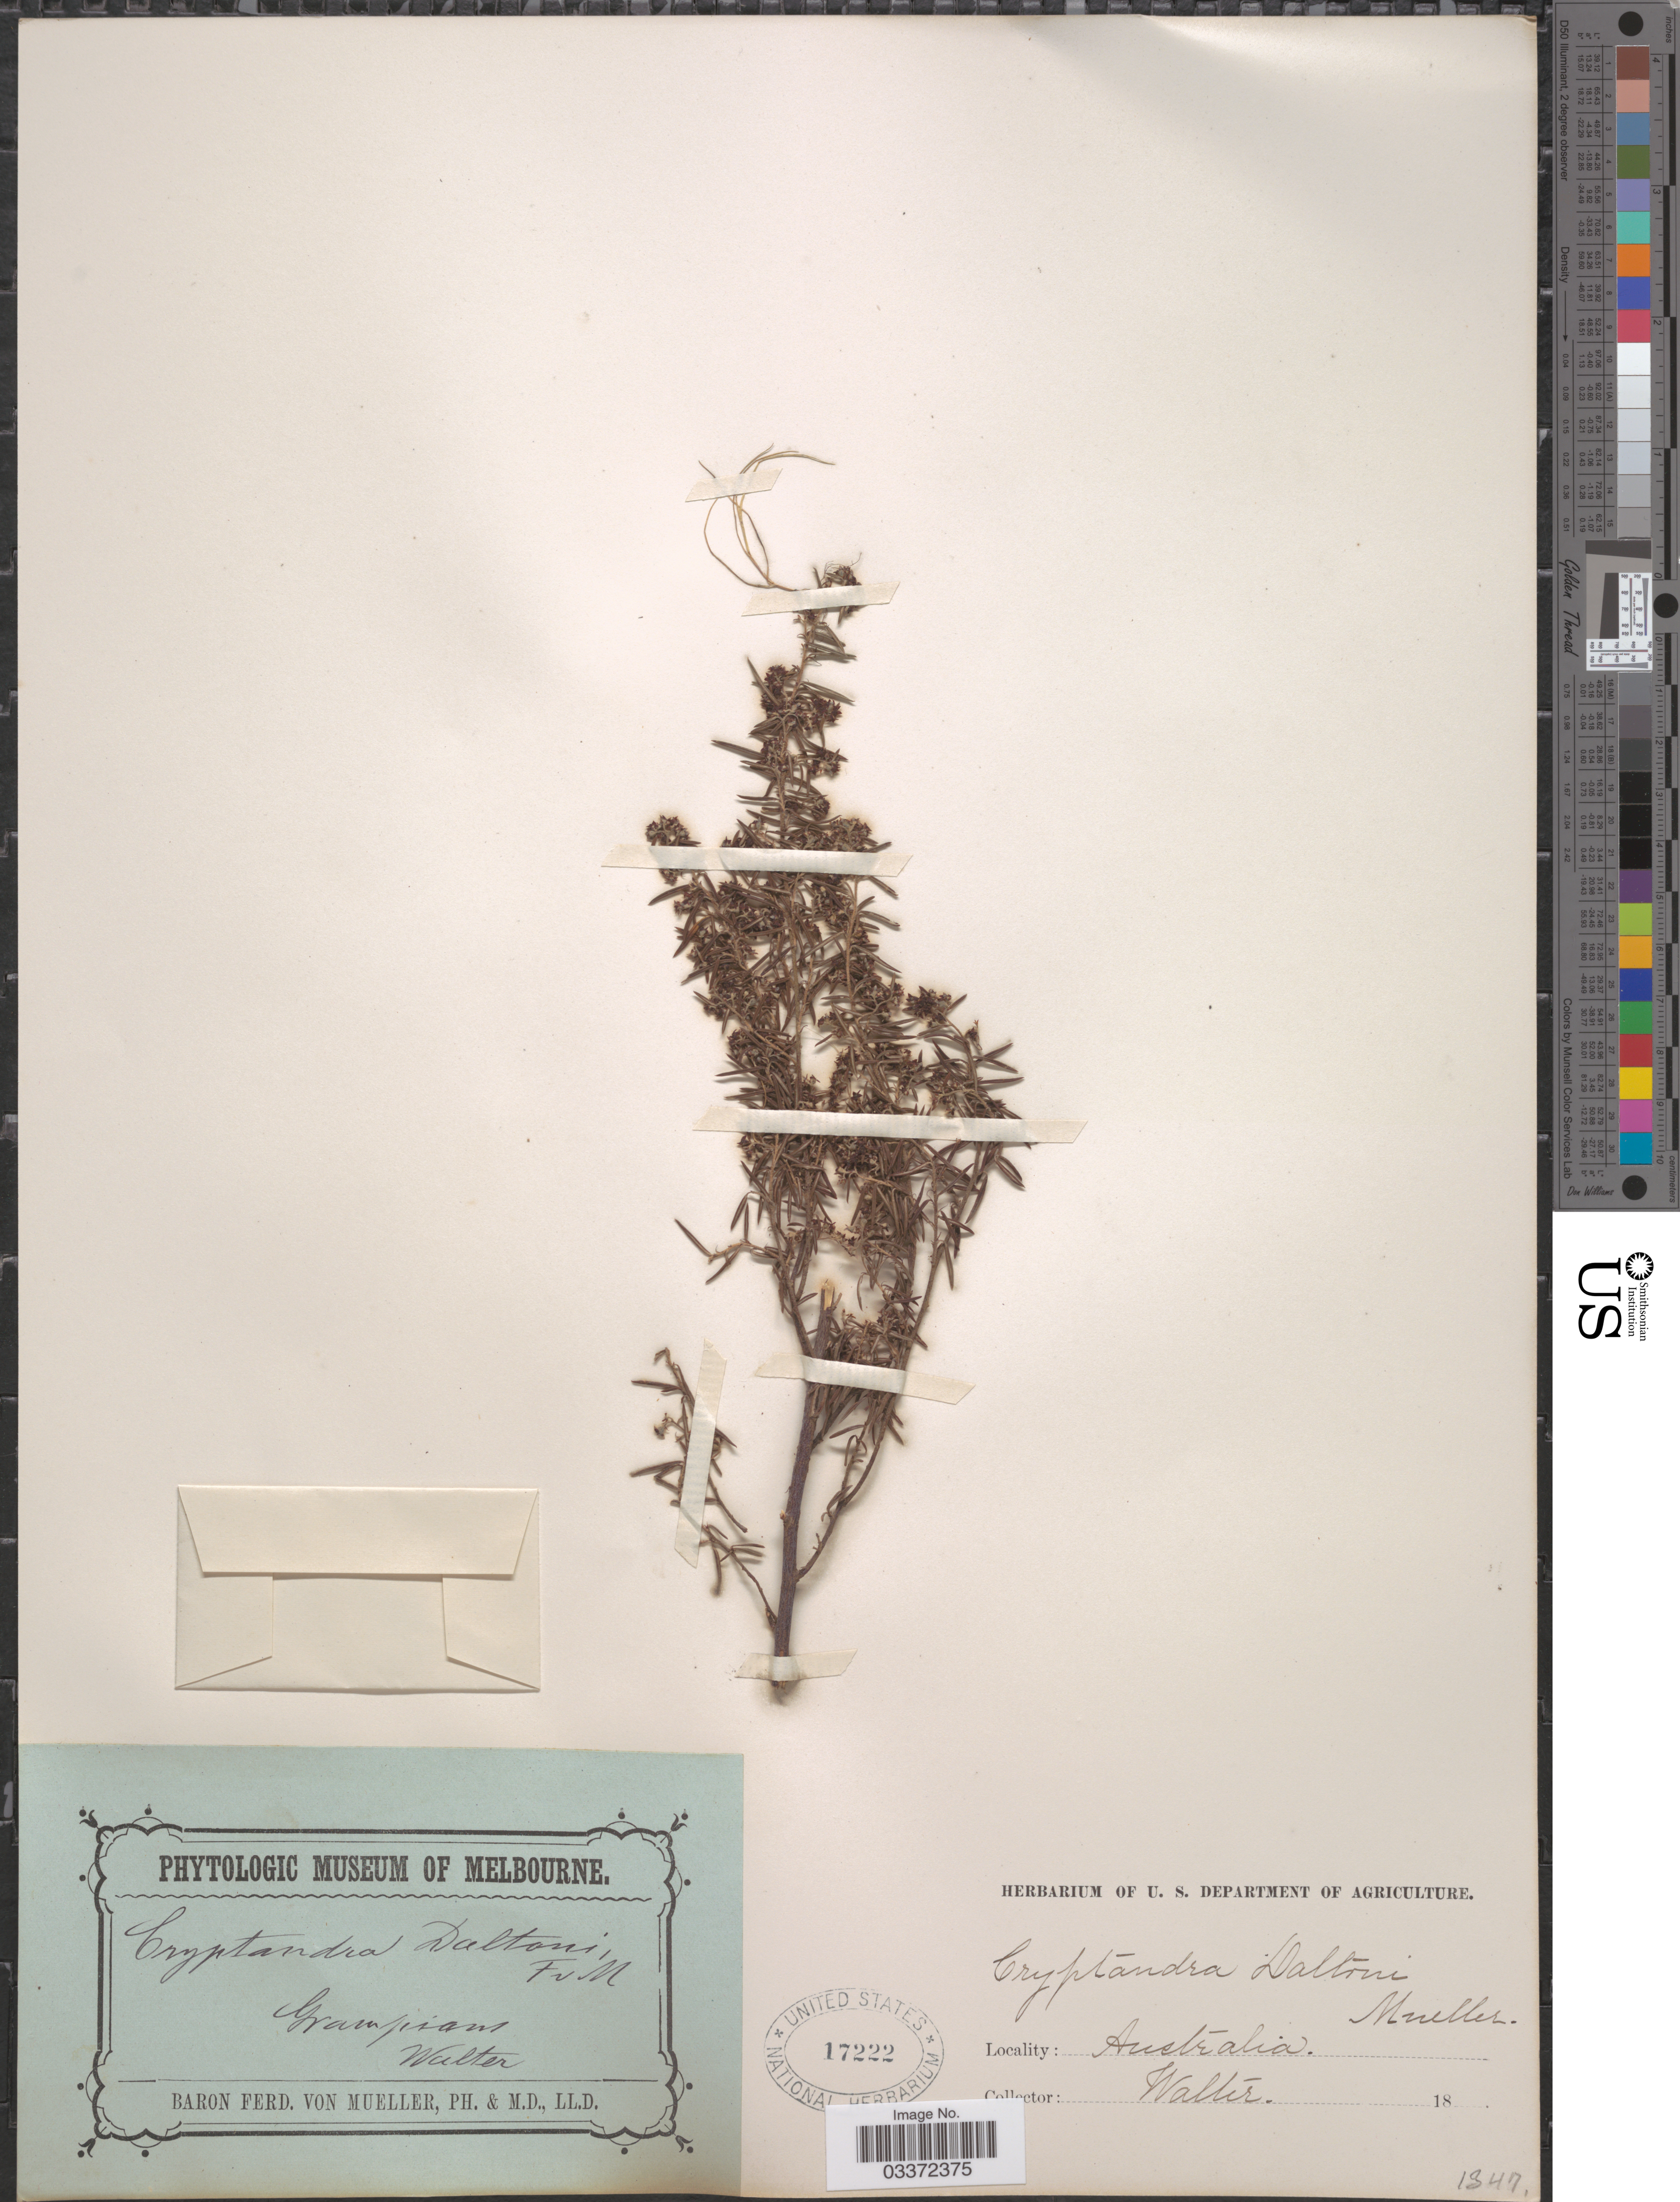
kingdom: Plantae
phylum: Tracheophyta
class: Magnoliopsida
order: Rosales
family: Rhamnaceae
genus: Cryptandra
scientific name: Cryptandra daltonii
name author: F. Muell.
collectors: -- Walter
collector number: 1347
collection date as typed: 18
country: Australia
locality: Grampians, Walter [unsure placement].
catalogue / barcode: US 17222